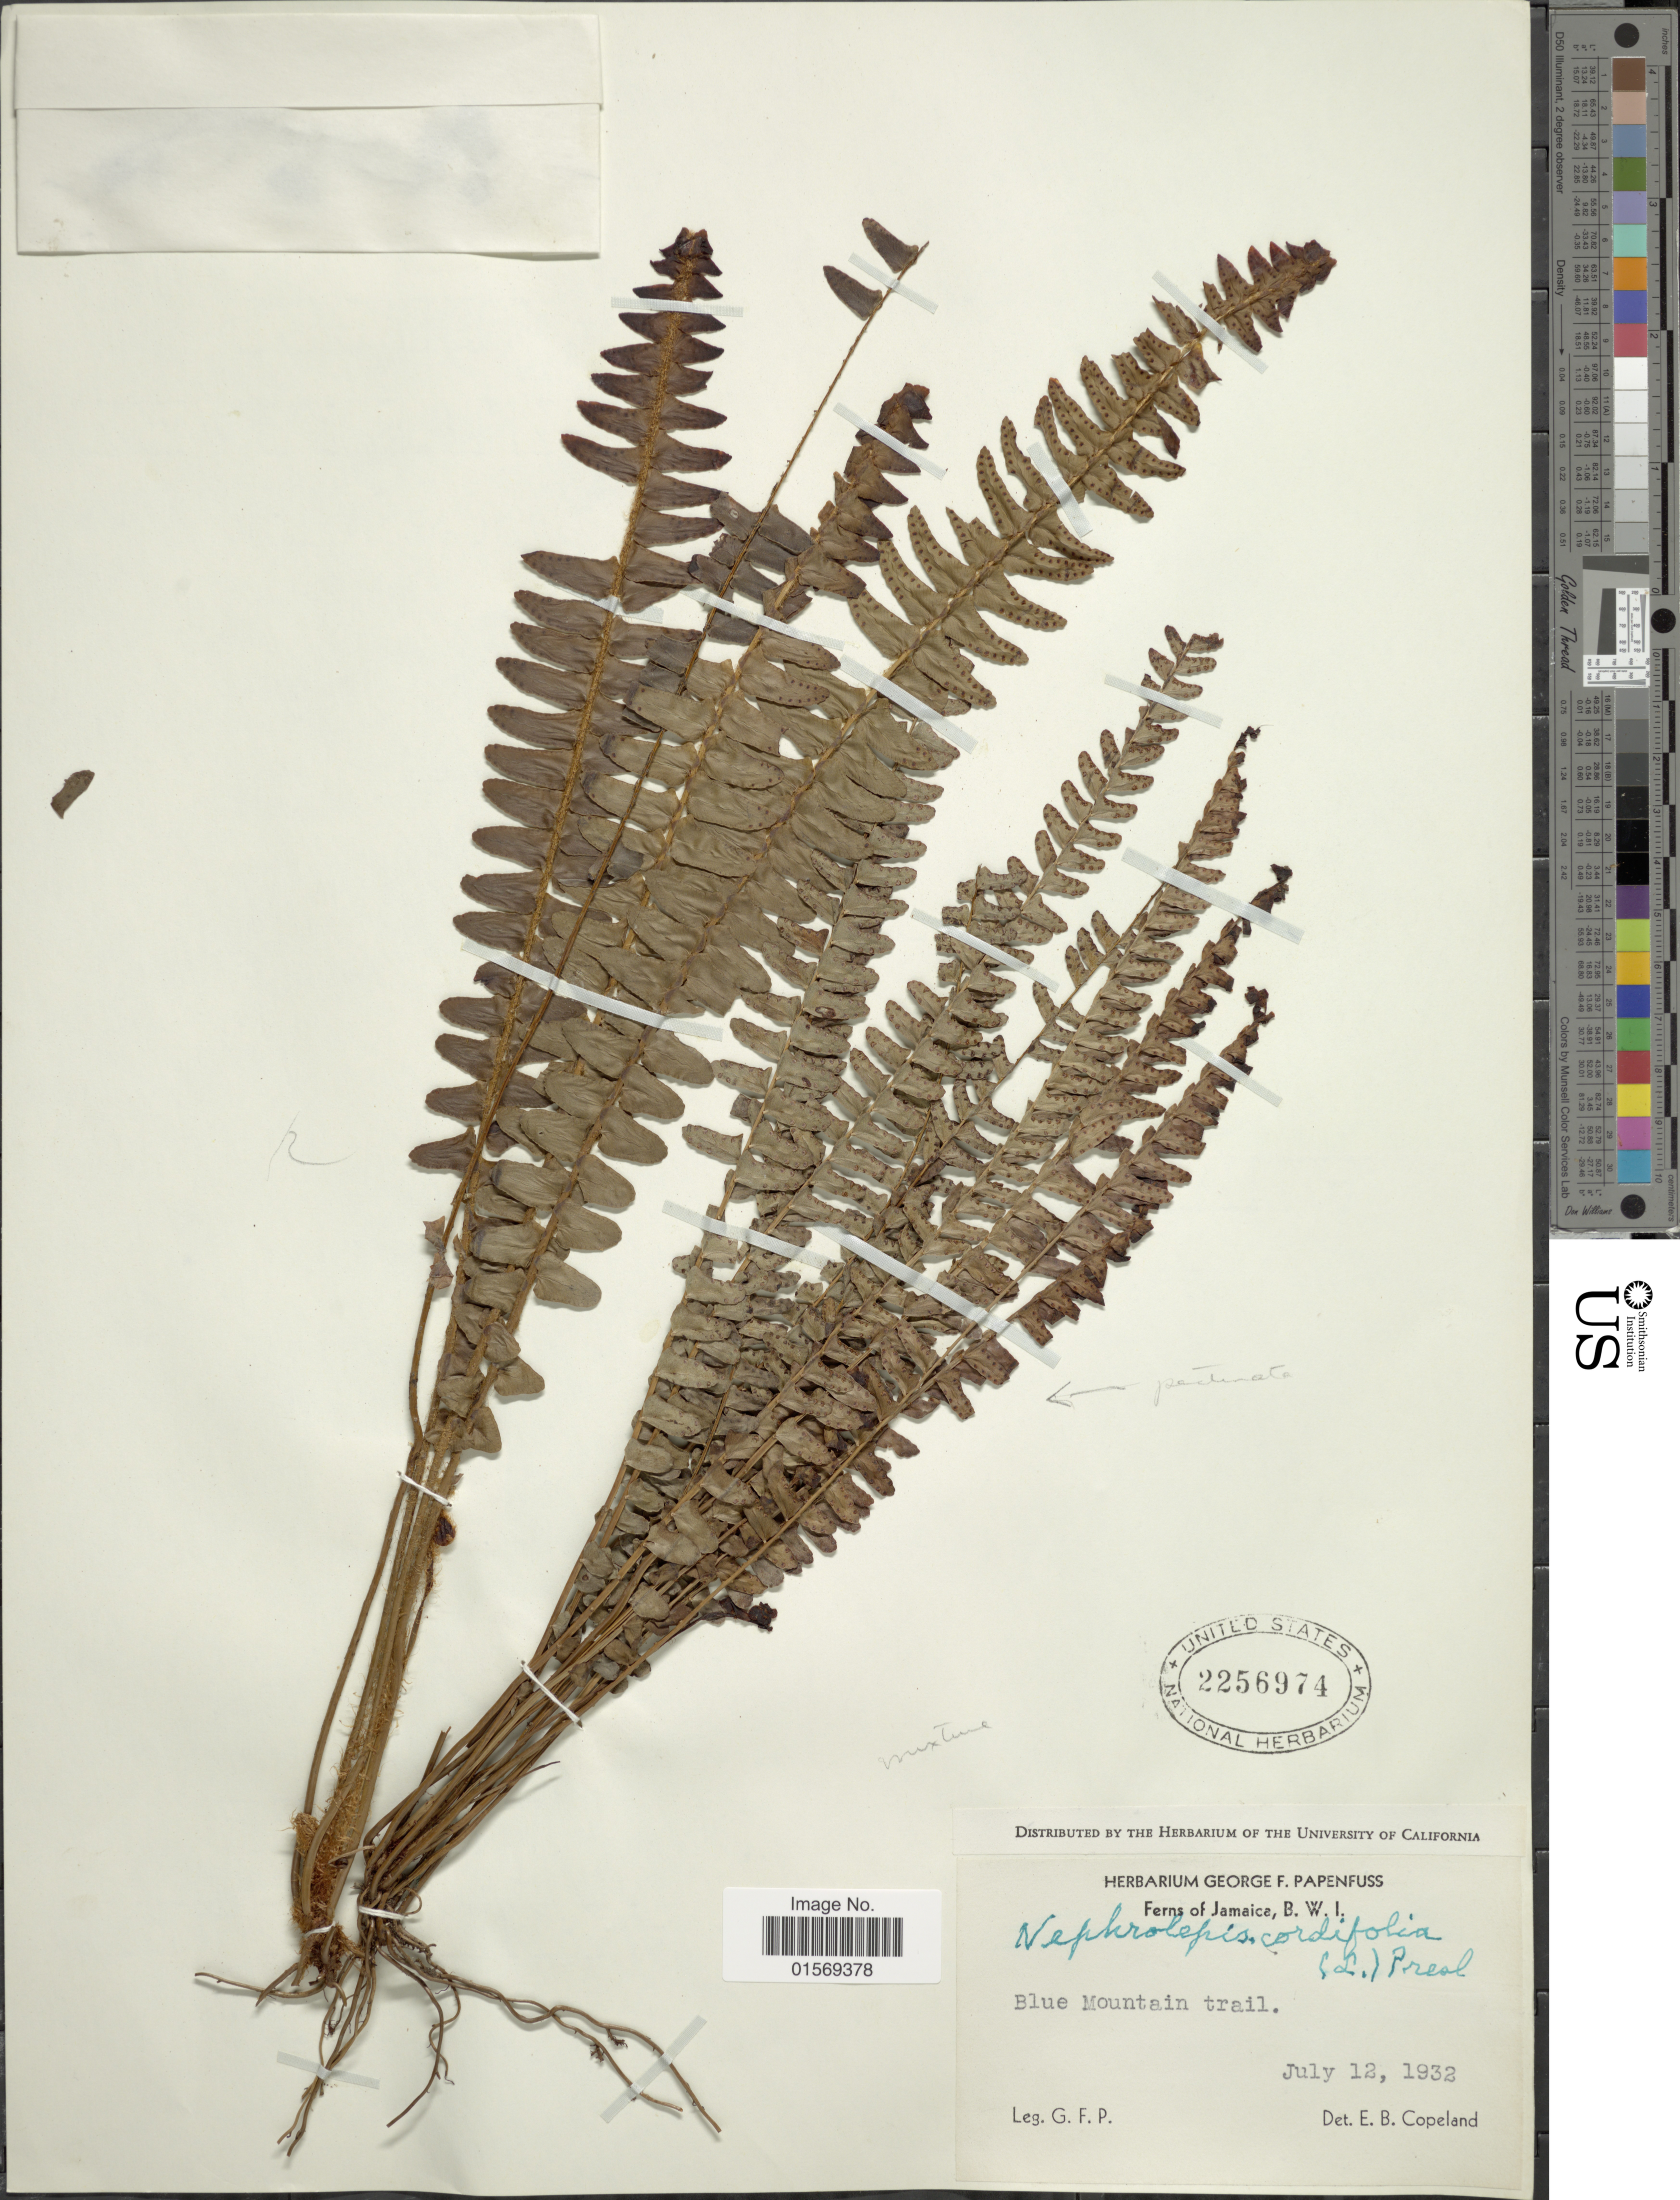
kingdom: Plantae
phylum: Tracheophyta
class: Polypodiopsida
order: Polypodiales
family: Nephrolepidaceae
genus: Nephrolepis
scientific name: Nephrolepis cordifolia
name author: (L.) C. Presl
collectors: G. Papenfuss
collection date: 1932-06-12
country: Jamaica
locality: Jamaica, B.W.I. Blue Mountain trail.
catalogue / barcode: US 2256974